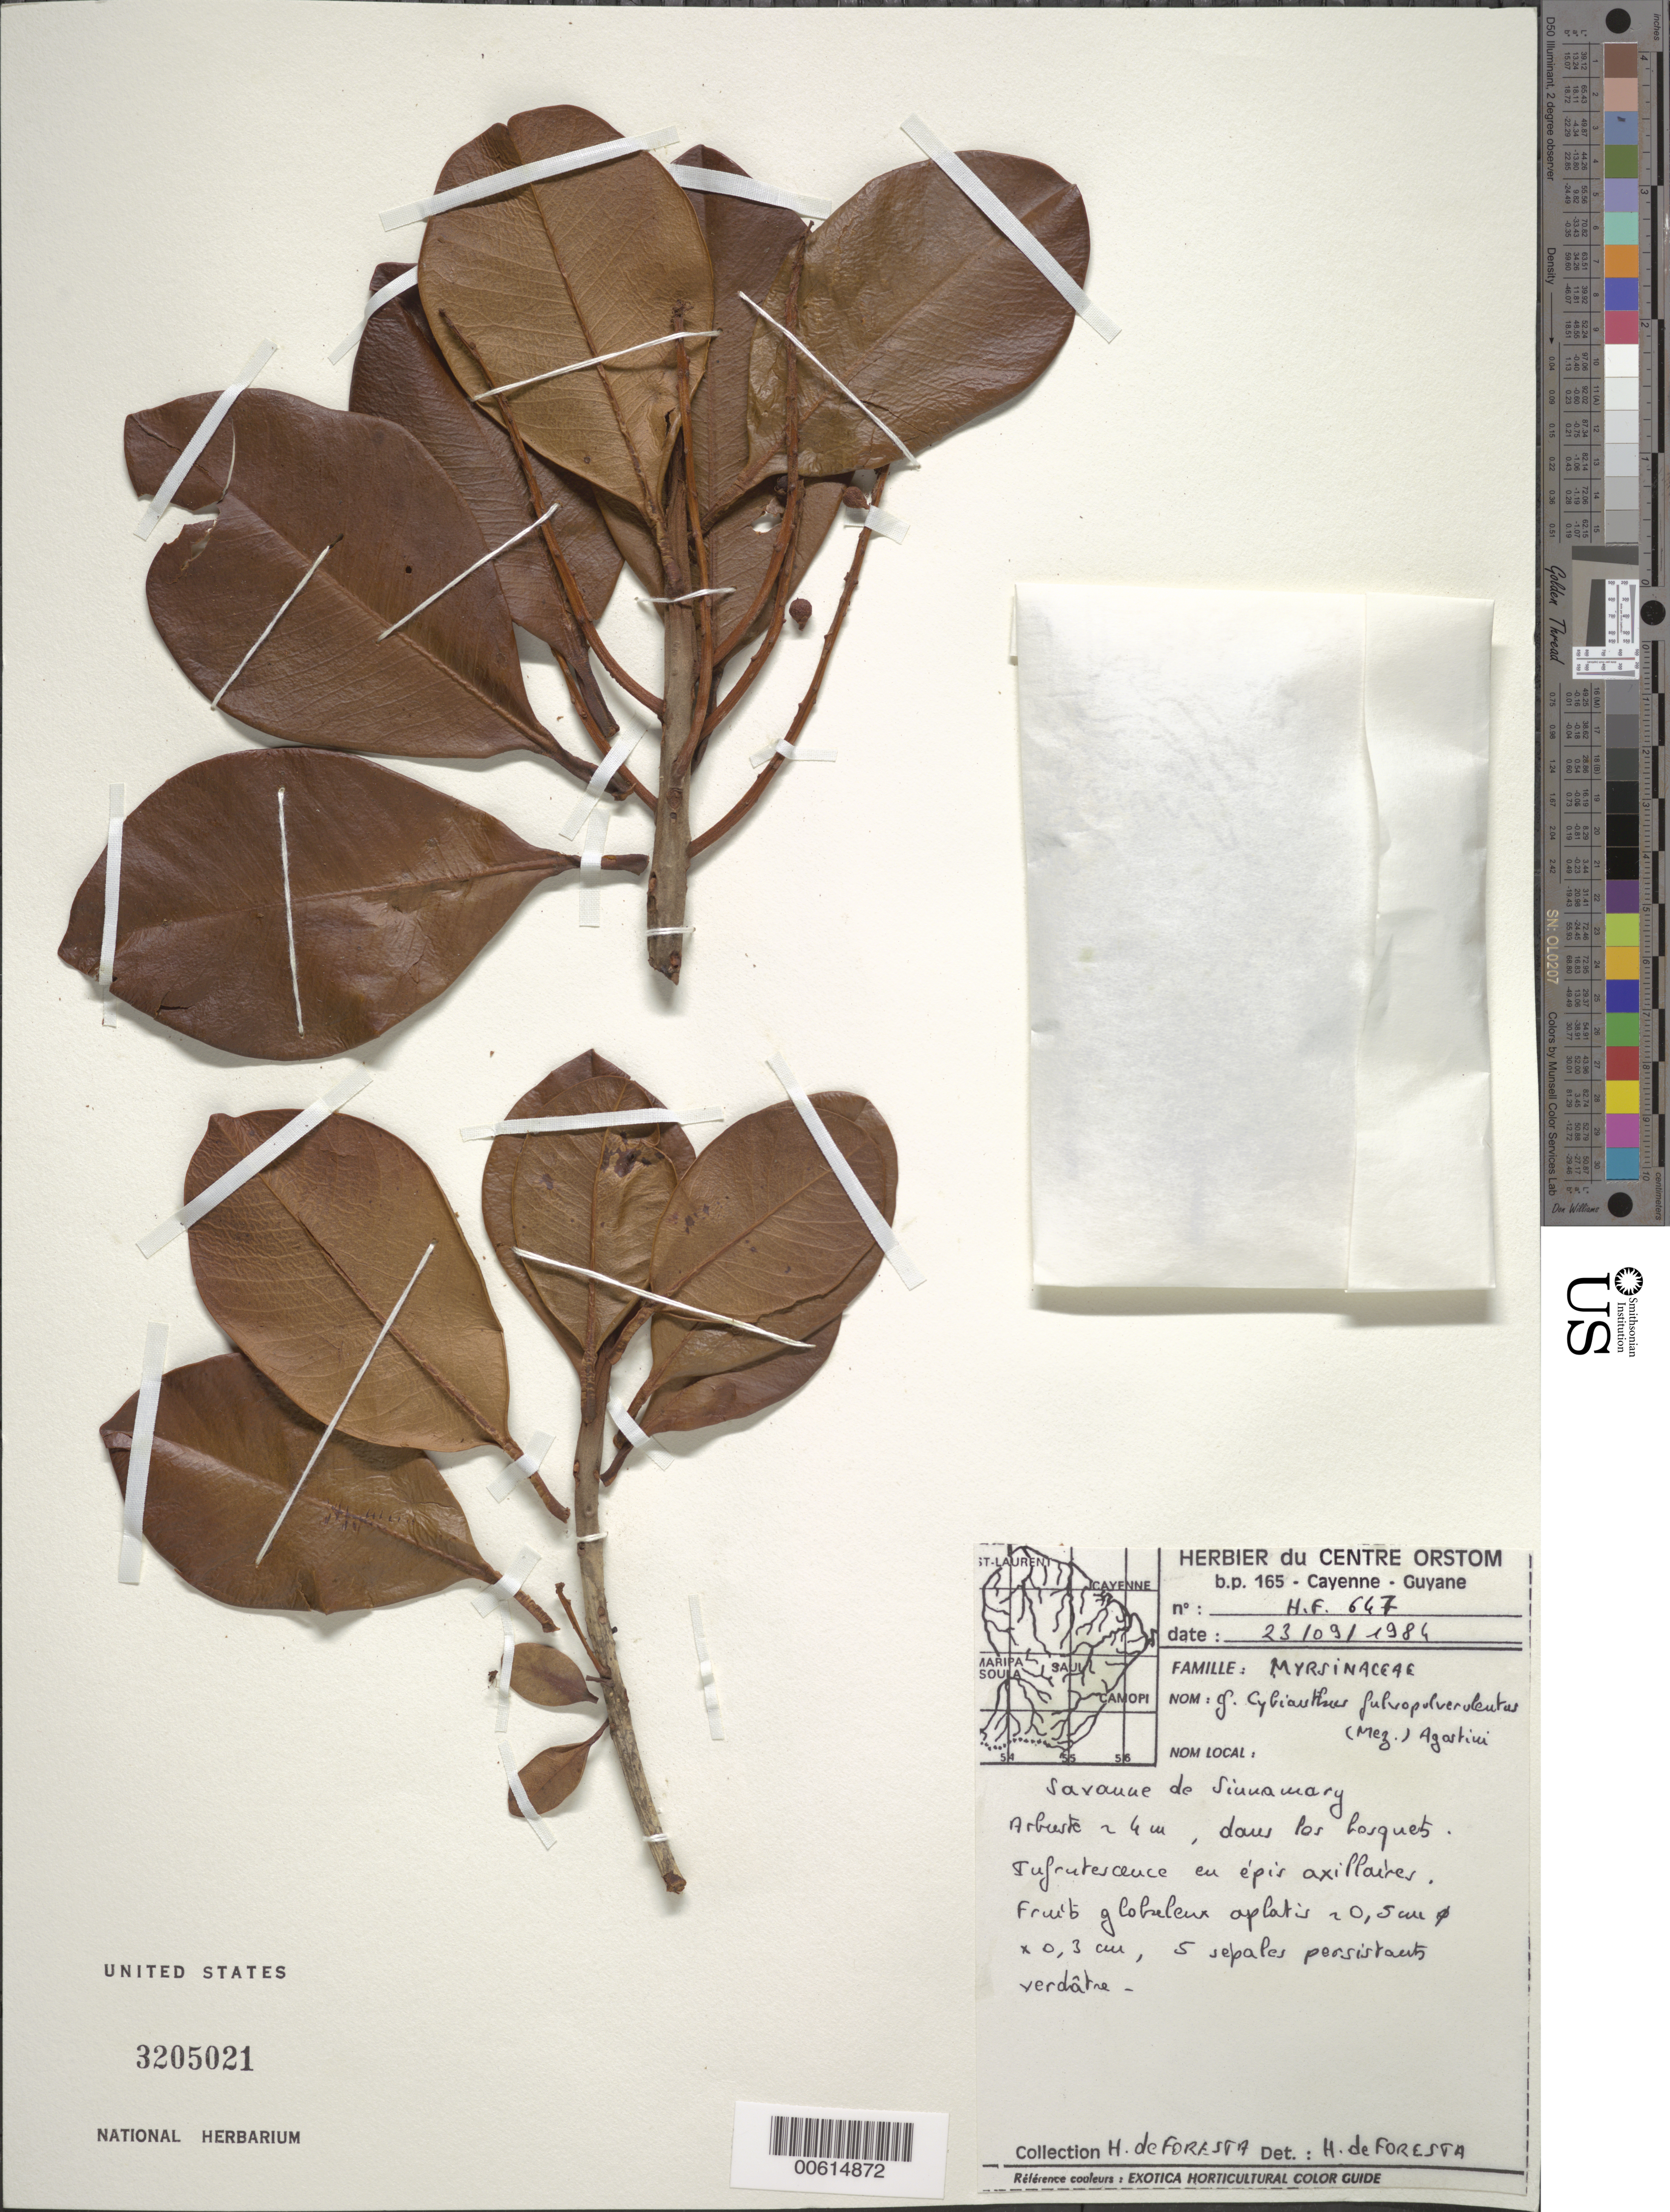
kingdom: Plantae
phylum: Tracheophyta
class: Magnoliopsida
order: Ericales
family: Primulaceae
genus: Cybianthus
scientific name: Cybianthus fulvopulverulentus subsp. fulvopulverulentus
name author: (Mez) G. Agostini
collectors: H. de Foresta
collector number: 647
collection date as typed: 23-Sep-84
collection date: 1984-09-23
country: French Guiana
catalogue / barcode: US 3205021